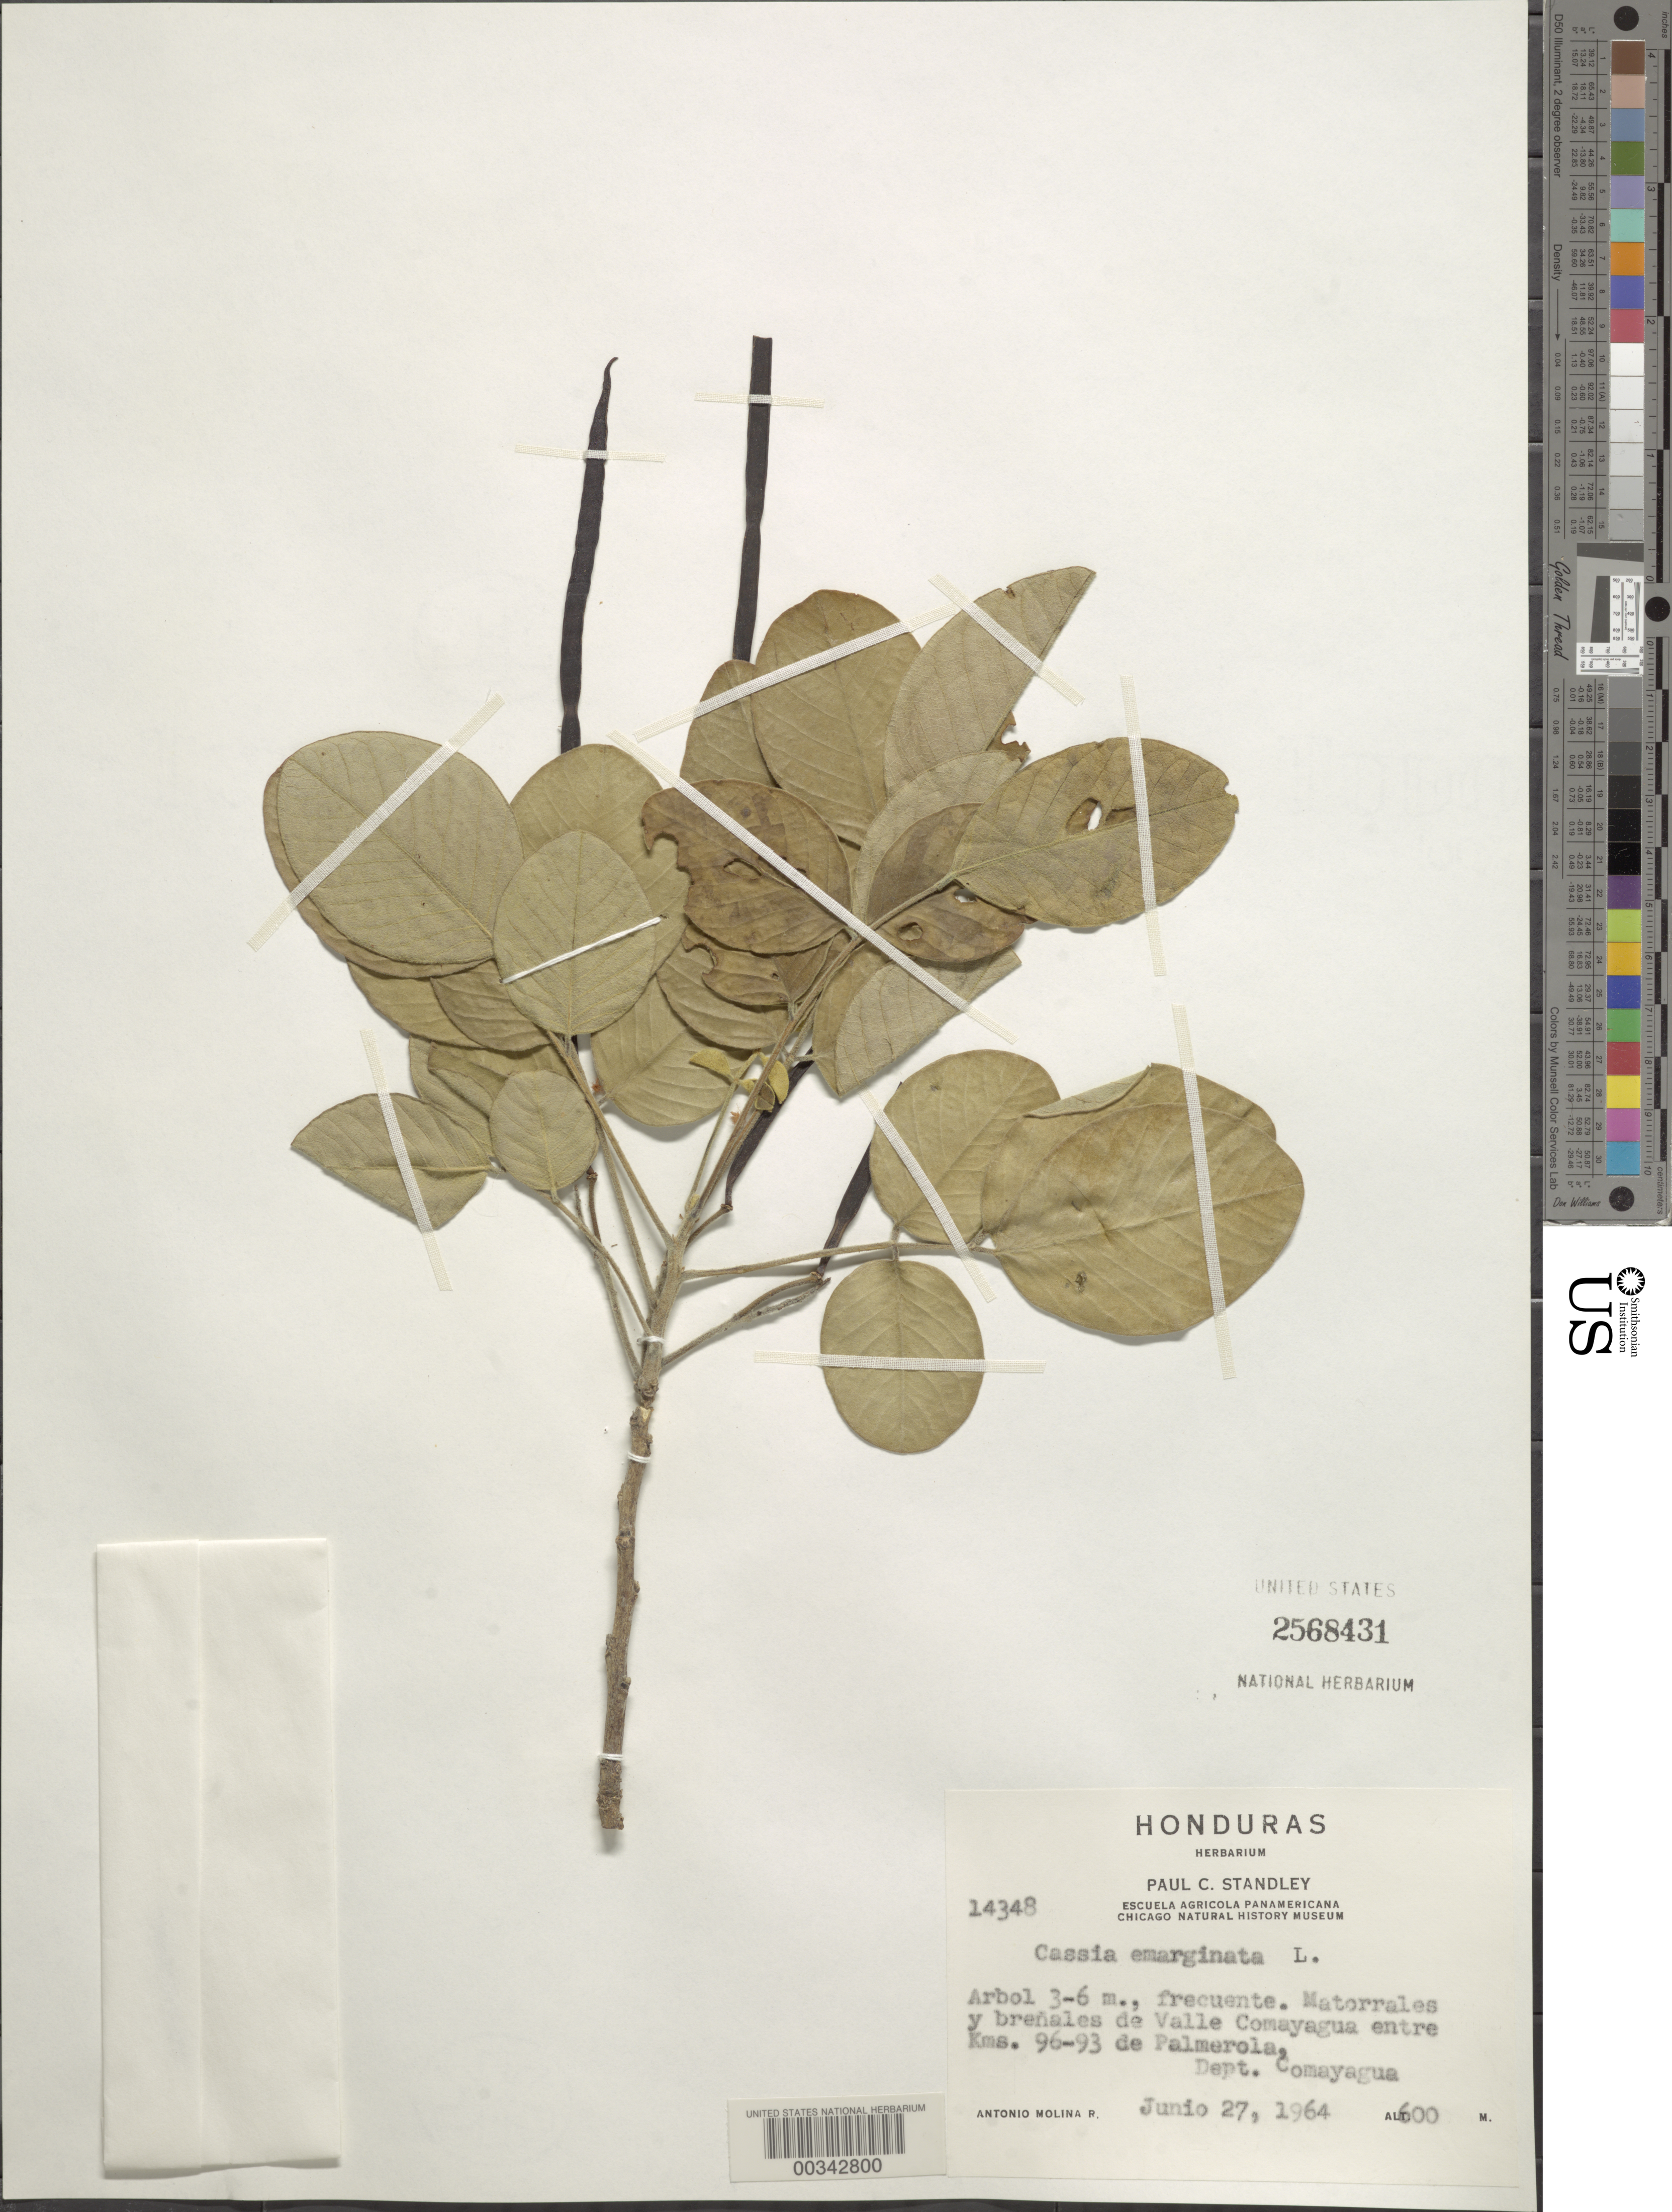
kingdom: Plantae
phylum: Tracheophyta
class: Magnoliopsida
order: Fabales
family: Fabaceae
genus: Senna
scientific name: Senna emarginata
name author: L.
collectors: A. Molina R.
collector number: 14348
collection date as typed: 27 Jun 1964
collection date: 1964-06-27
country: Honduras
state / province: Comayagua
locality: Valle Comayagua between kms 96 - 93 from Palmerola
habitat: Thickets and rough ground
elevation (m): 600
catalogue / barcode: US 2568431